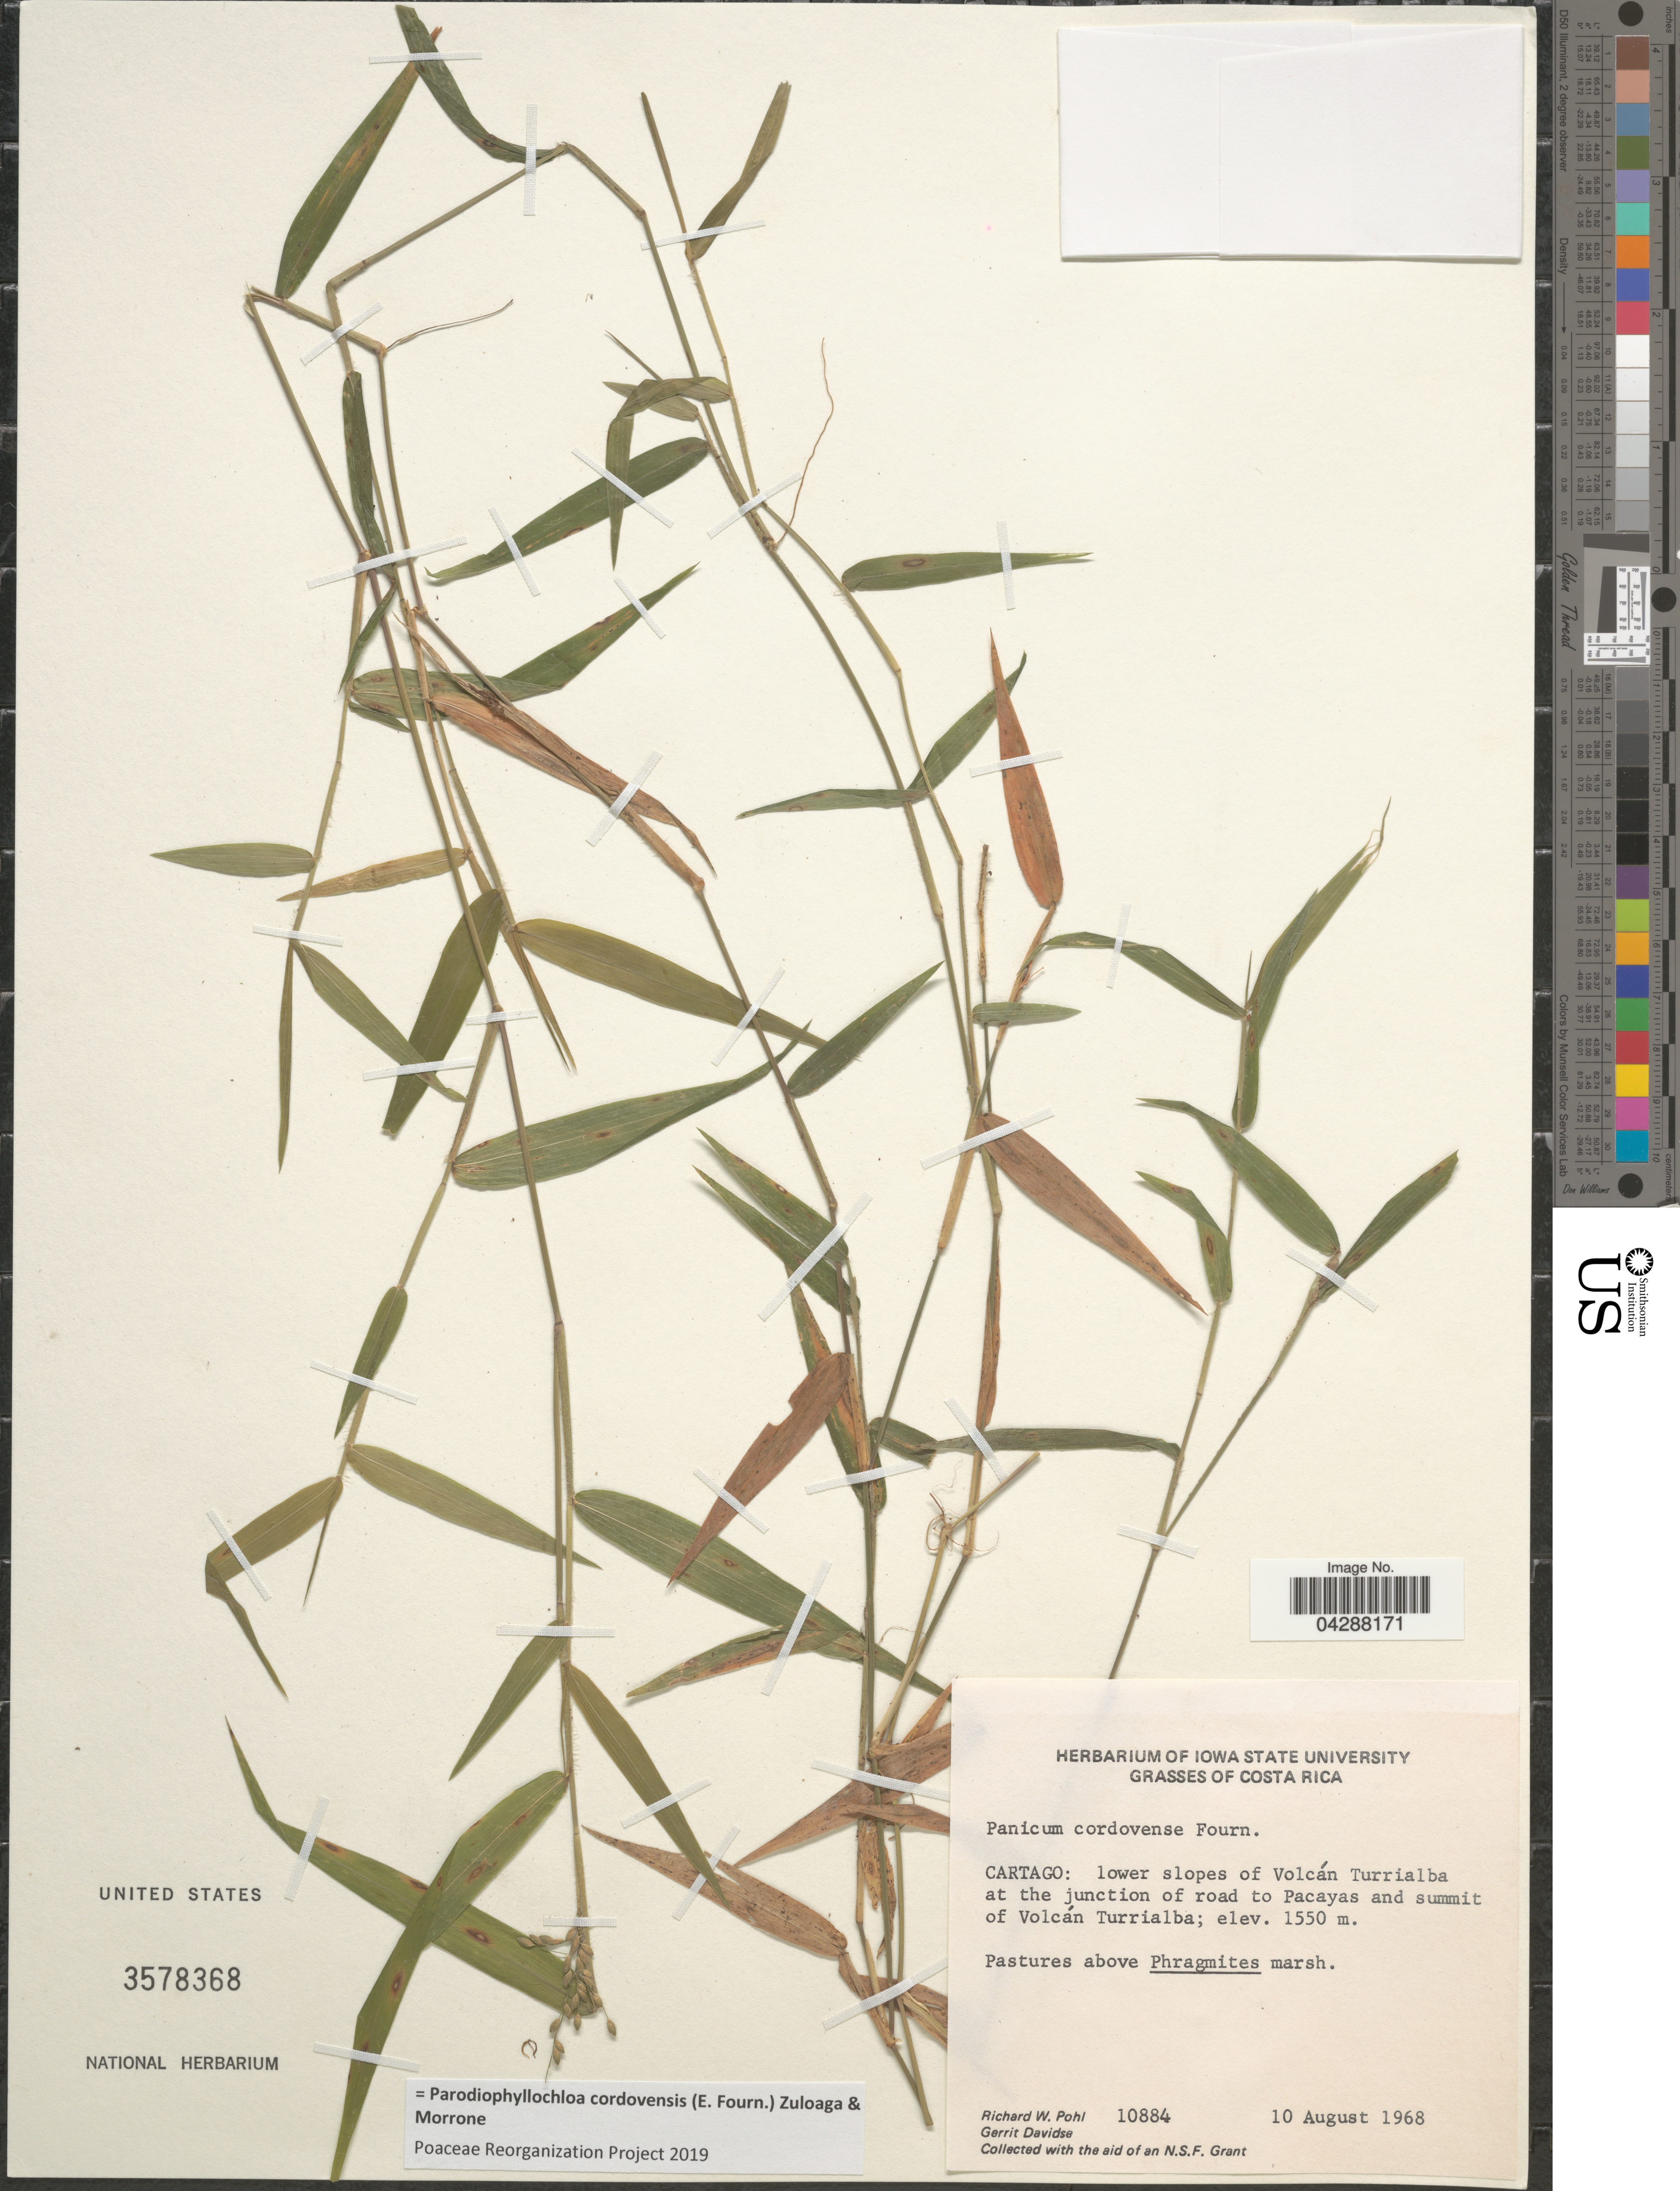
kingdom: Plantae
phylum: Tracheophyta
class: Liliopsida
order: Poales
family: Poaceae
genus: Parodiophyllochloa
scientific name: Parodiophyllochloa cordovensis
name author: (E. Fourn.) Zuloaga & Morrone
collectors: R. W. Pohl & G. Davidse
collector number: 10884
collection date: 1968-08-10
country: Costa Rica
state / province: Cartago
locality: Lower slopen of Volcan Turrialba at the junction of road to Pacayan and summit of Volcan Turrialba.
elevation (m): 1550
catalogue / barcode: US 3578368